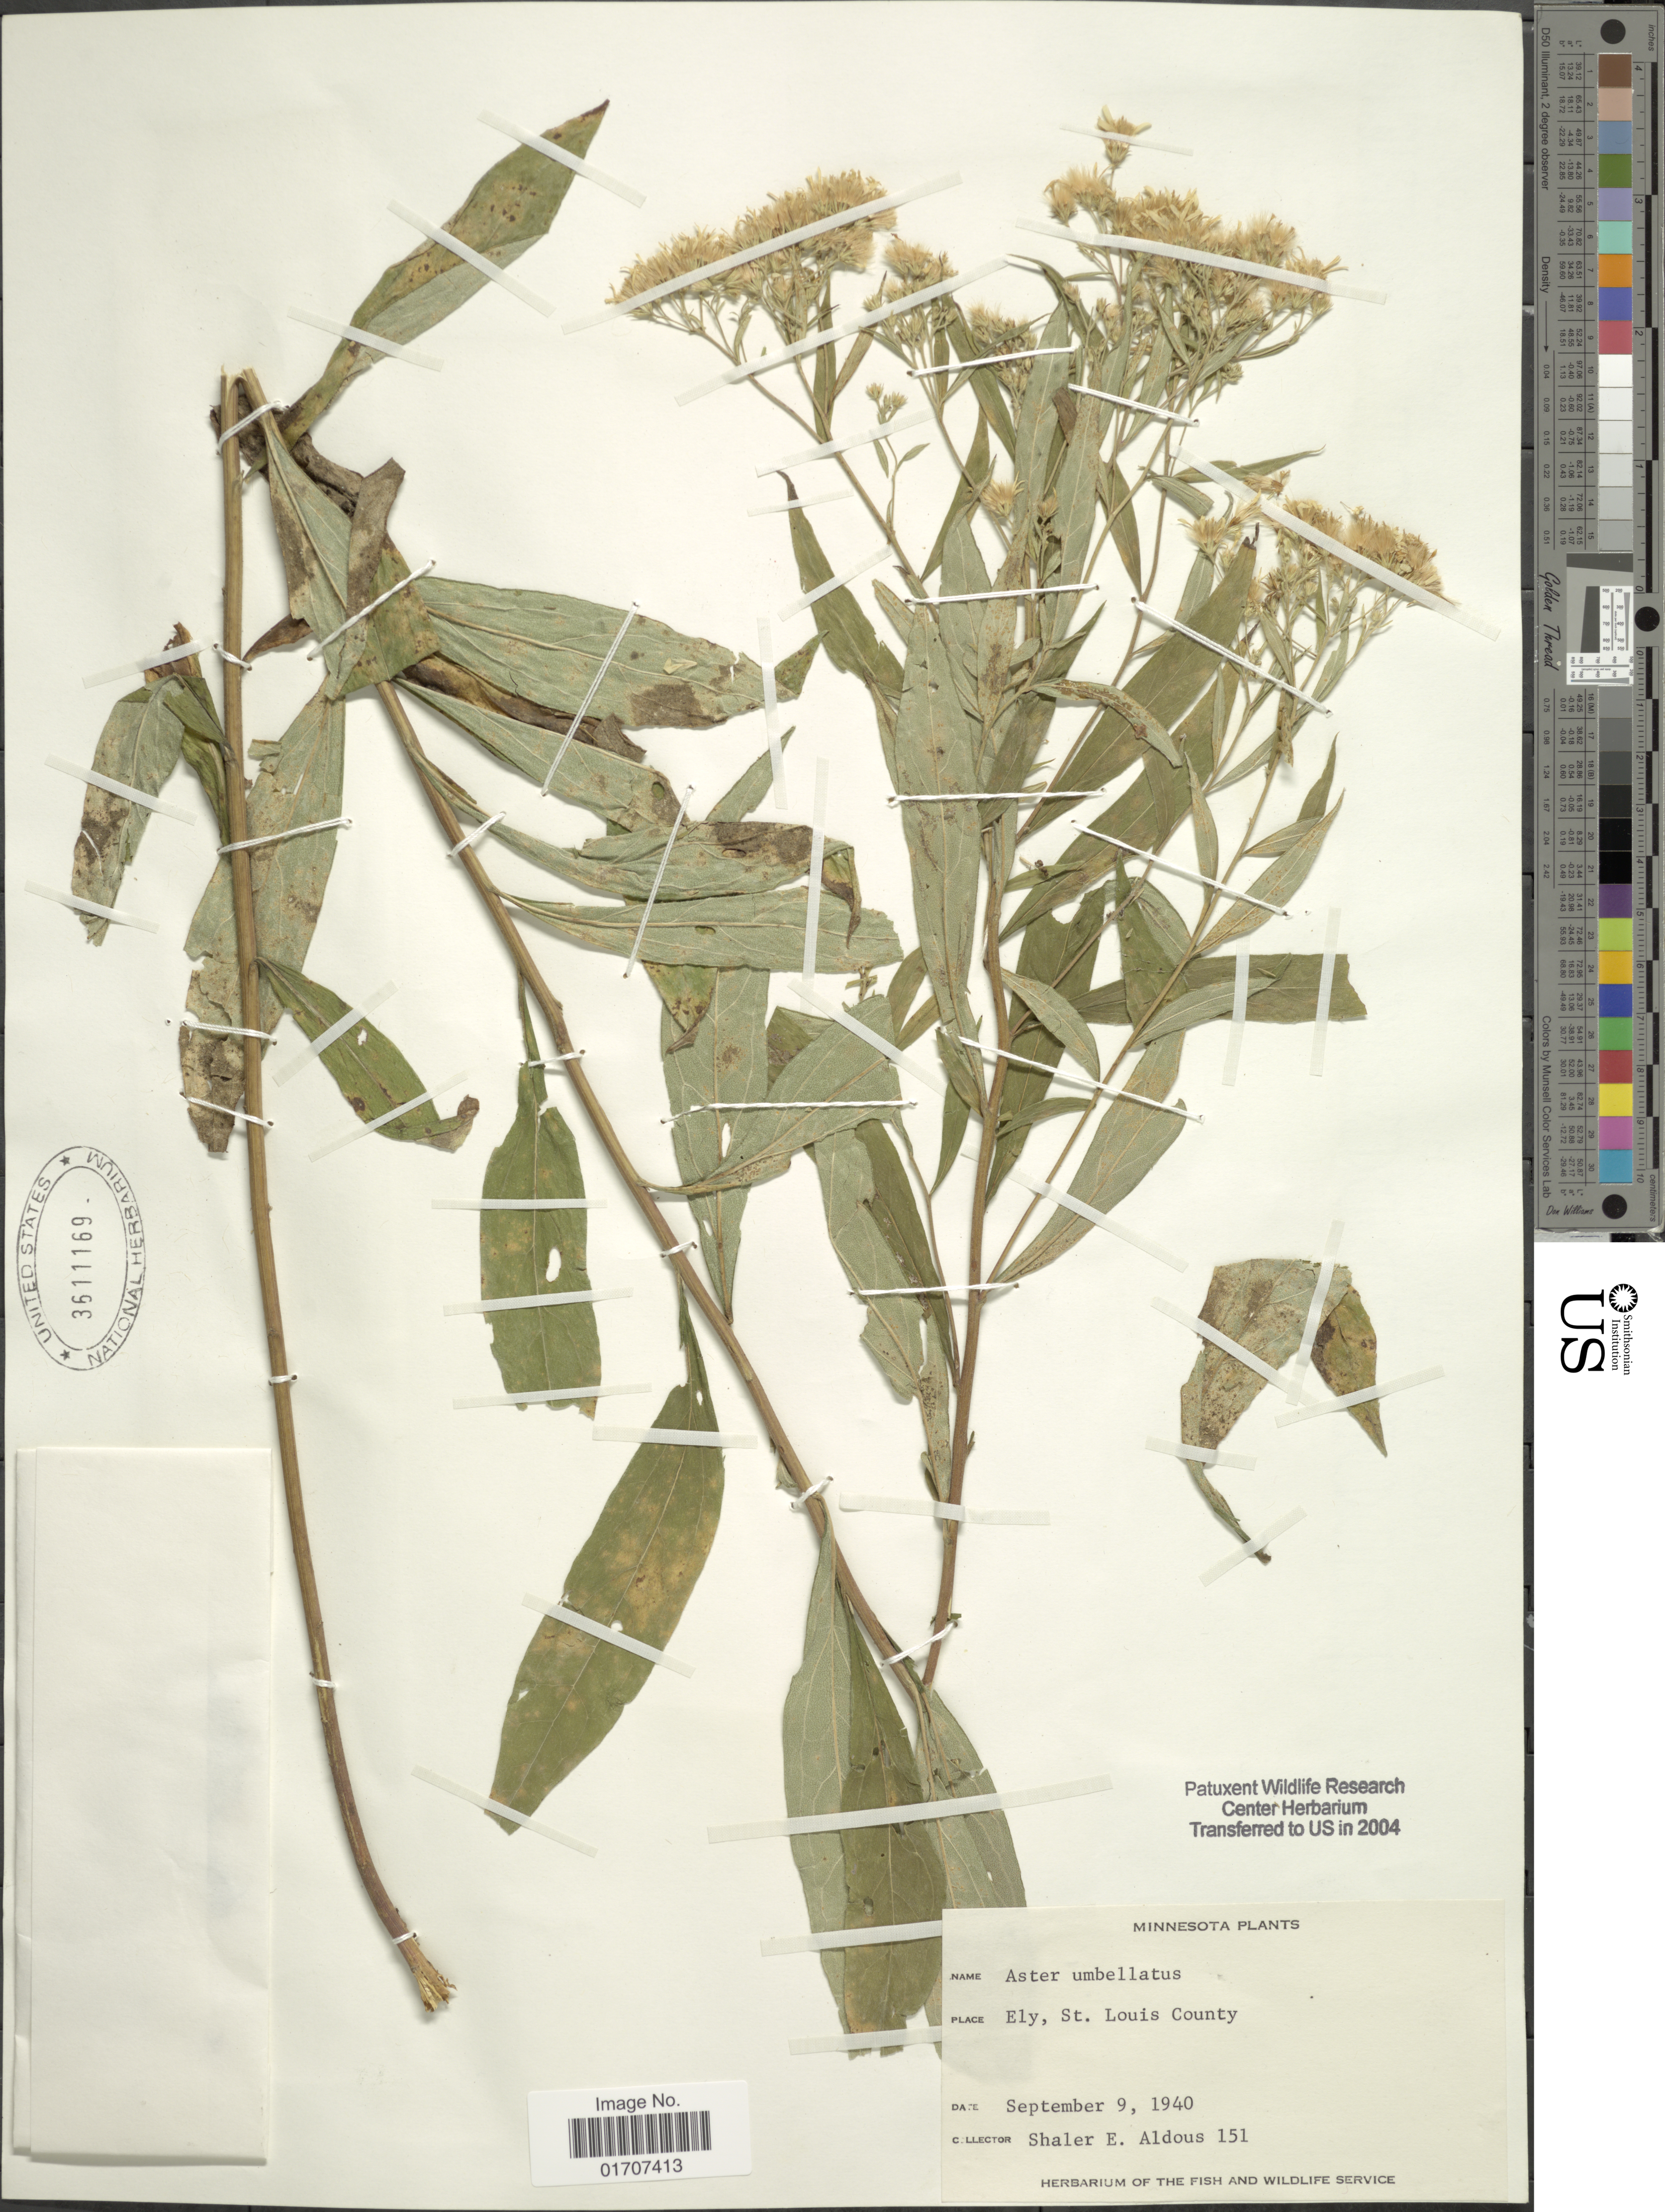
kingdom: Plantae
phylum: Tracheophyta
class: Magnoliopsida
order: Asterales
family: Asteraceae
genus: Doellingeria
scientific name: Doellingeria umbellata var. umbellata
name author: Nees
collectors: S. Aldous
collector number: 151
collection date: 1940-09-09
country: United States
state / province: Minnesota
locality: Ely, St. Louis County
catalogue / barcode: US 3611169